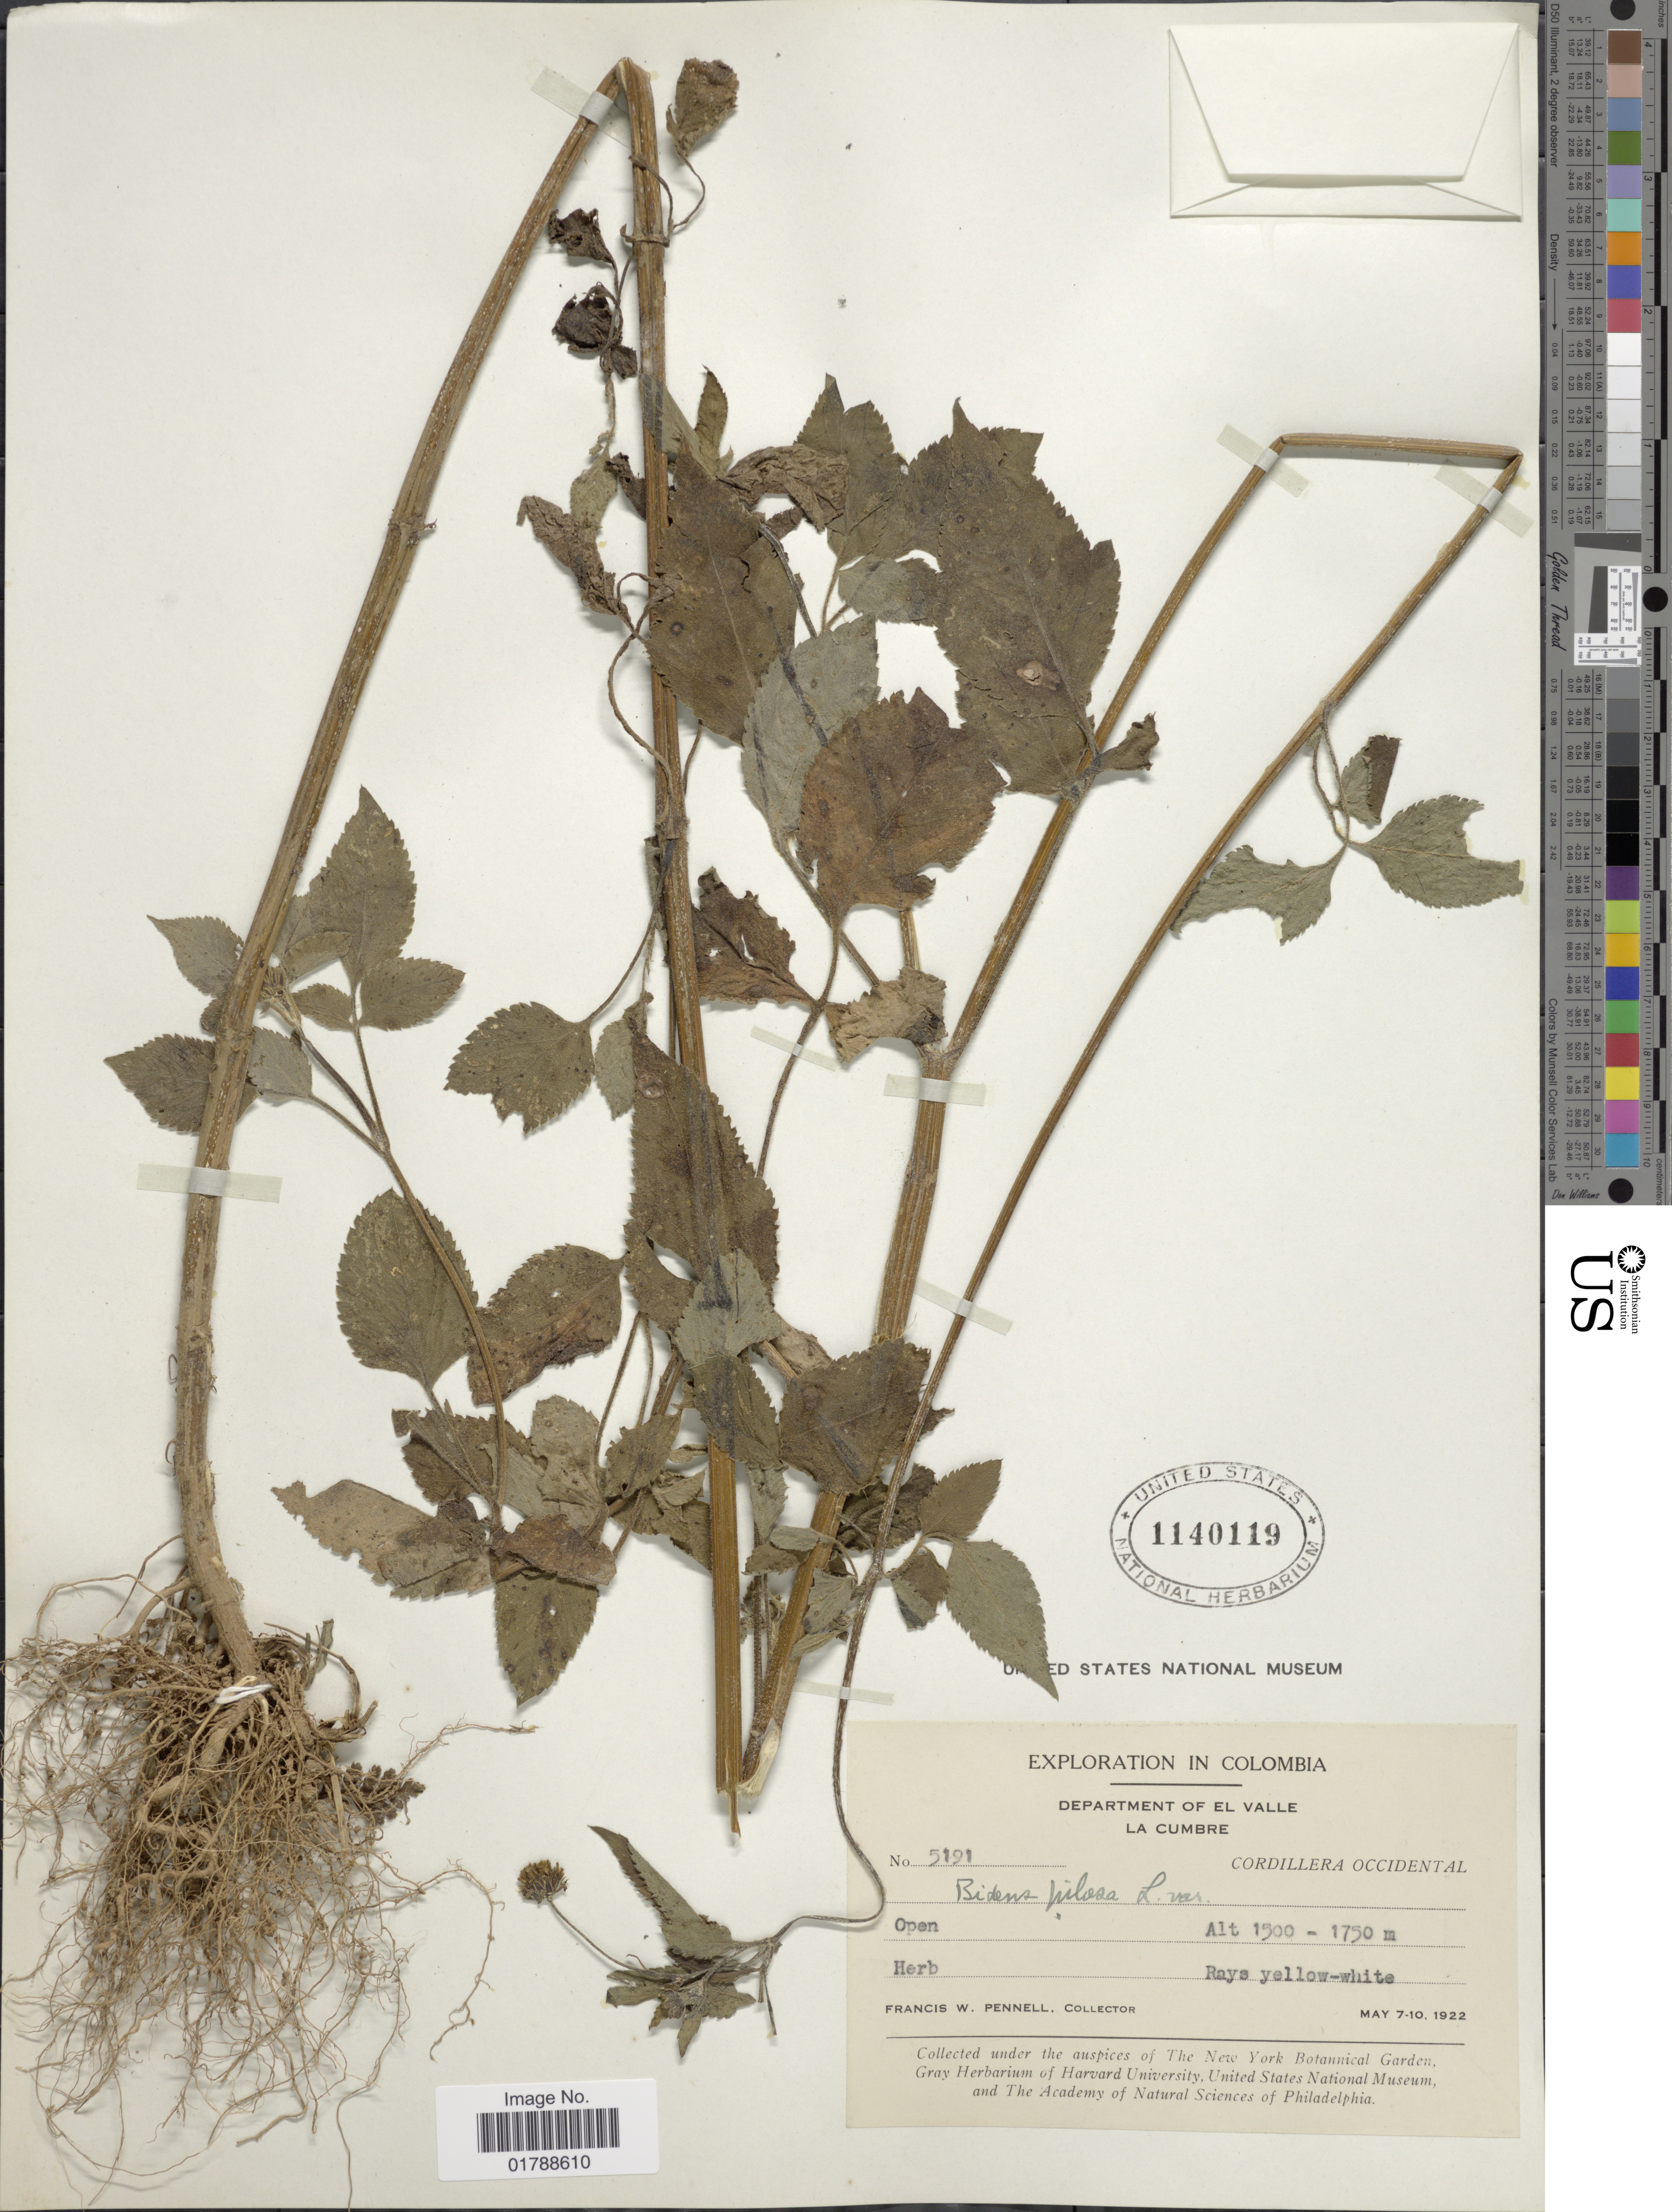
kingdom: Plantae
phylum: Tracheophyta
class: Magnoliopsida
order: Asterales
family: Asteraceae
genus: Bidens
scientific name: Bidens pilosa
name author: L.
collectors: F. W. Pennell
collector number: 5191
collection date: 1922-05-07/1922-05-10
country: Colombia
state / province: Valle del Cauca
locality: Department of El Valle. La Cumbre. Cordillera Occidental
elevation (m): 1500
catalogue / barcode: US 1140119